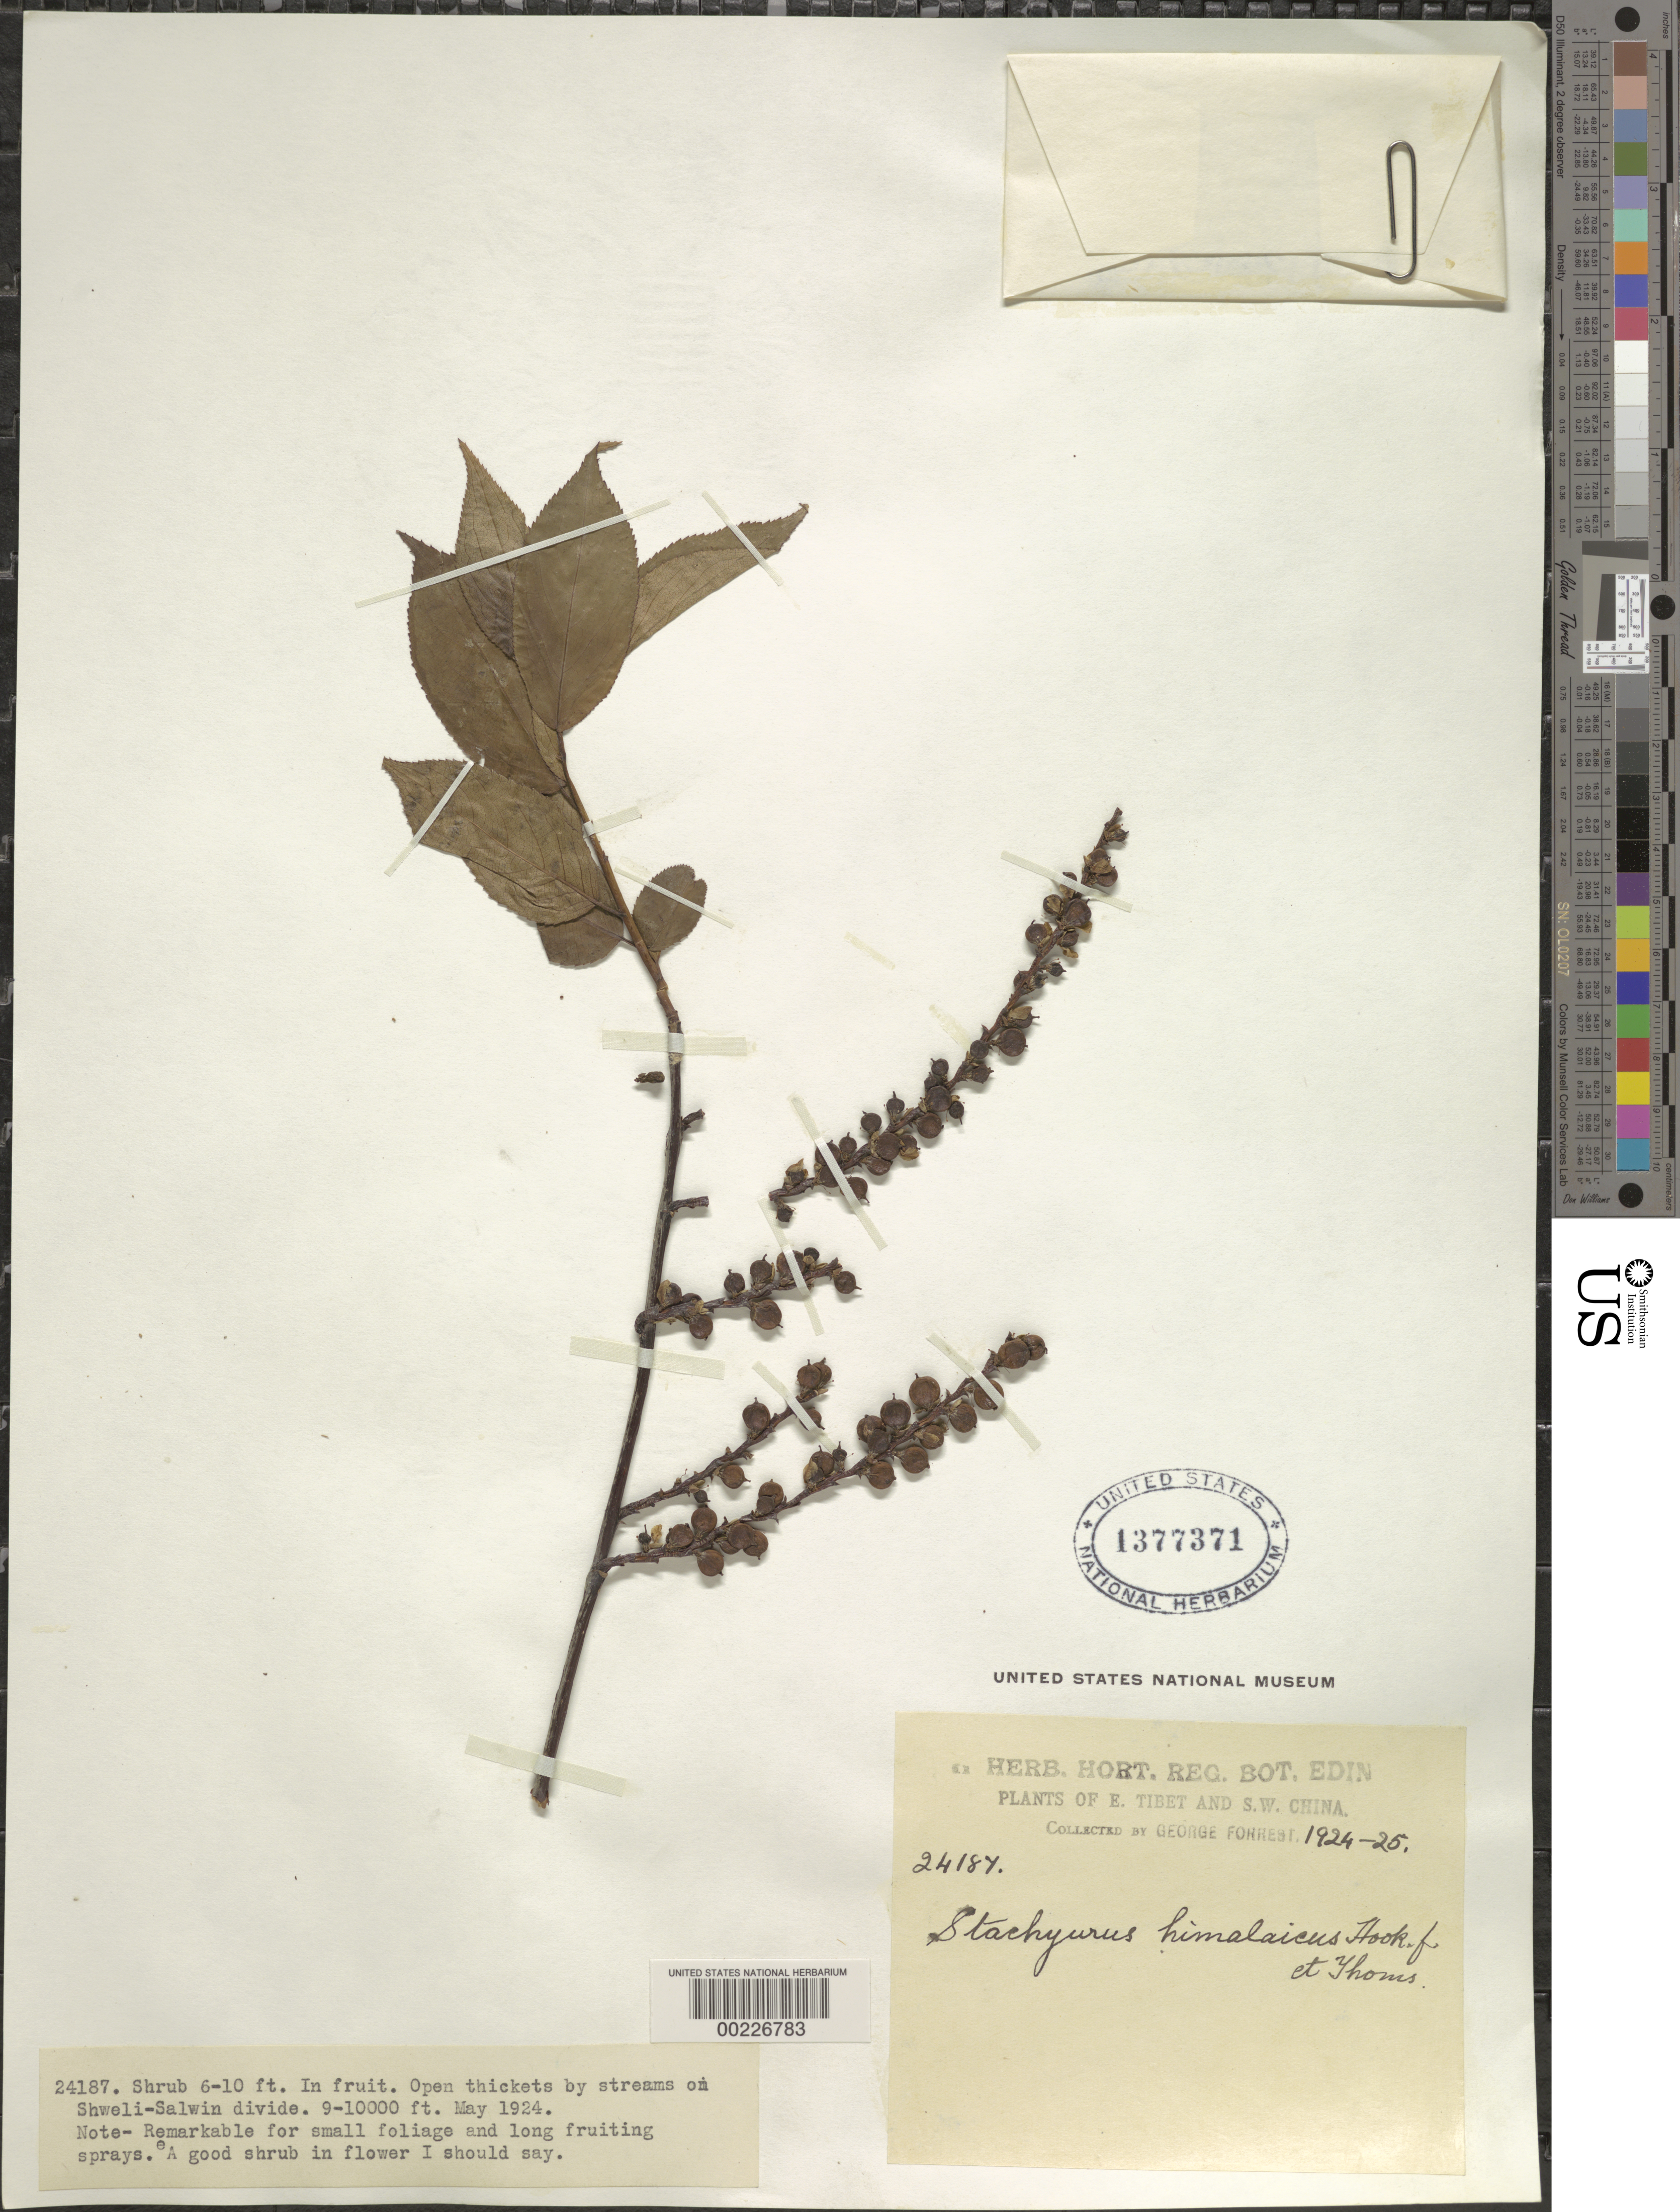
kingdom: Plantae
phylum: Tracheophyta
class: Magnoliopsida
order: Crossosomatales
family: Stachyuraceae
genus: Stachyurus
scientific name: Stachyurus himalaicus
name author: Hook. f. & Thomson ex Benth.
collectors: G. Forrest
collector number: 24184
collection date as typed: May 1924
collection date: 1924-05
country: China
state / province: Xizang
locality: Shweli-salwin divide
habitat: Open thickets by streams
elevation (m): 2743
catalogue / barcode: US 1377371